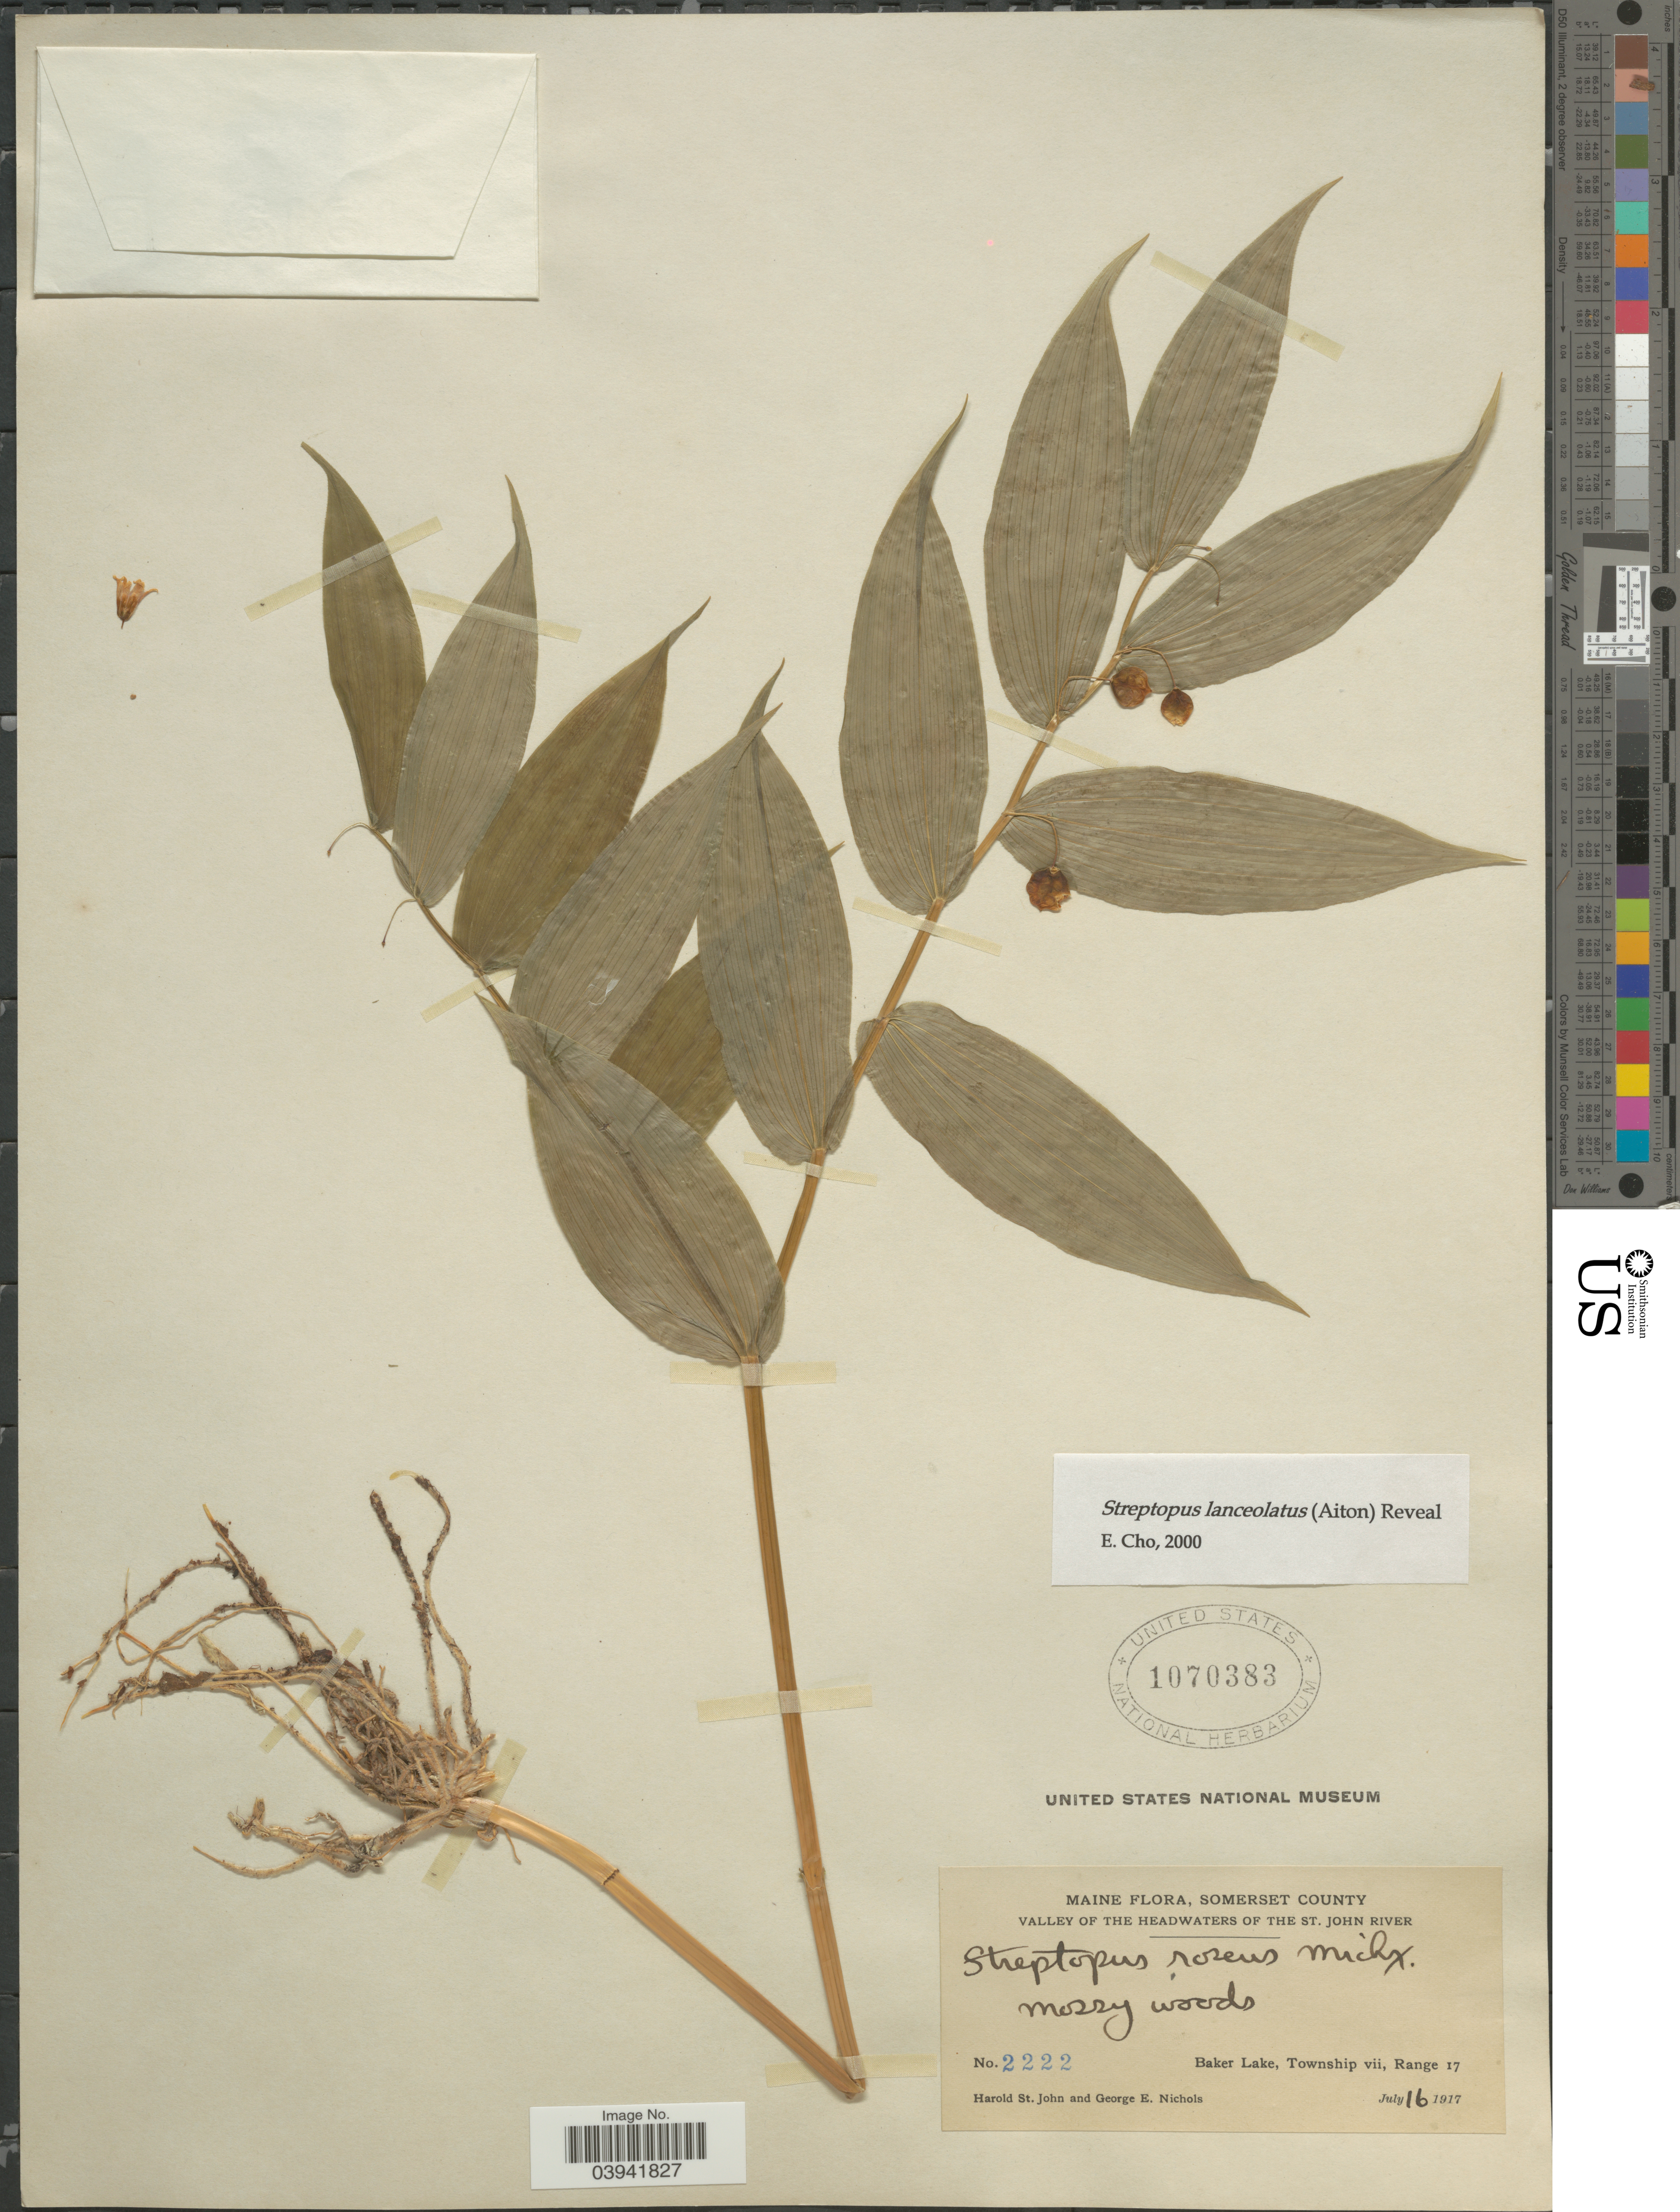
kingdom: Plantae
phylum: Tracheophyta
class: Liliopsida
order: Liliales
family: Liliaceae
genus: Streptopus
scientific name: Streptopus lanceolatus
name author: (Aiton) Reveal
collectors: H. St. John & G. E. Nichols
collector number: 2222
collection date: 1917-07-16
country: United States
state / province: Maine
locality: Somerset County. Valley of the Headwaters of the St. John River. Baker Lake, Township vii, Range 17.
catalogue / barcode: US 1070383